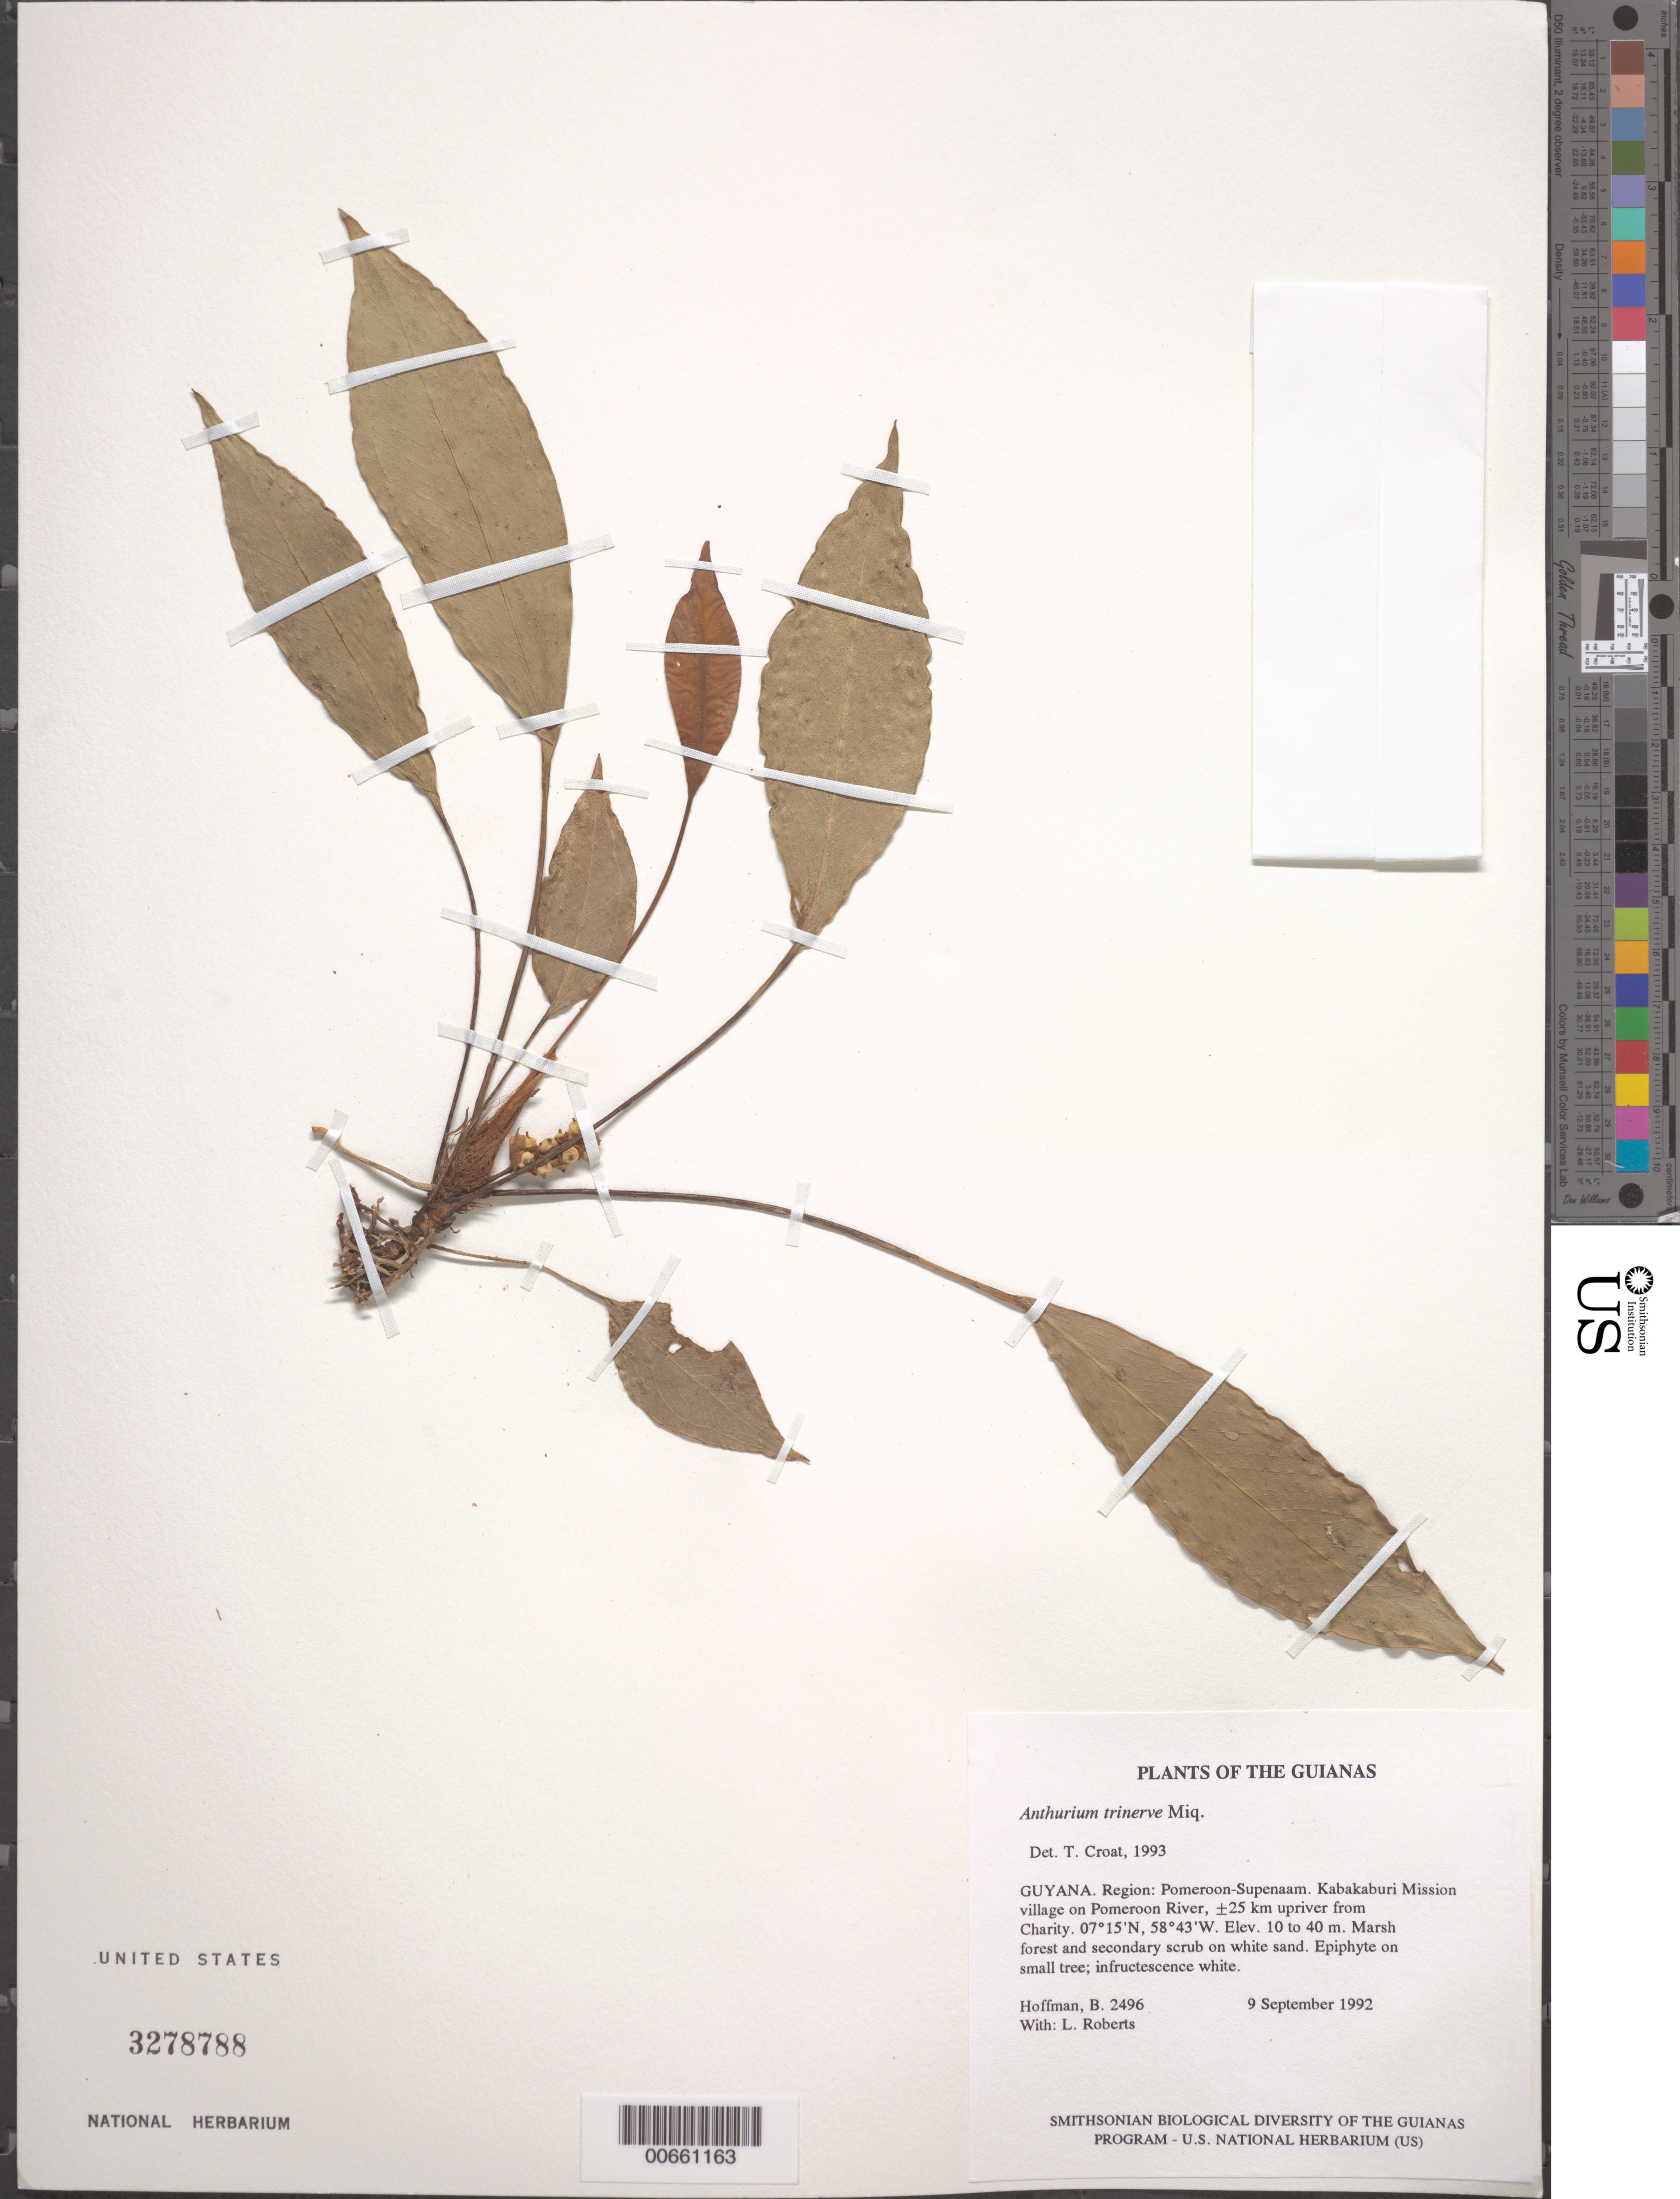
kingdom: Plantae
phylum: Tracheophyta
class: Liliopsida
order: Alismatales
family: Araceae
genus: Anthurium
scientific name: Anthurium trinervium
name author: Miq.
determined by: Croat, Thomas B., Missouri Botanical Garden (MO)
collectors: B. Hoffman & L. Roberts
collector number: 2496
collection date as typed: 9 September 1992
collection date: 1992-09-09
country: Guyana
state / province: Pomeroon-Supenaam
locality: Kabakaburi Mission village, on Pomeroon River, ±25 km upriver from Charity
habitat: Marsh forest and secondary scrub on white sand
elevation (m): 10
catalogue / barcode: US 3278788